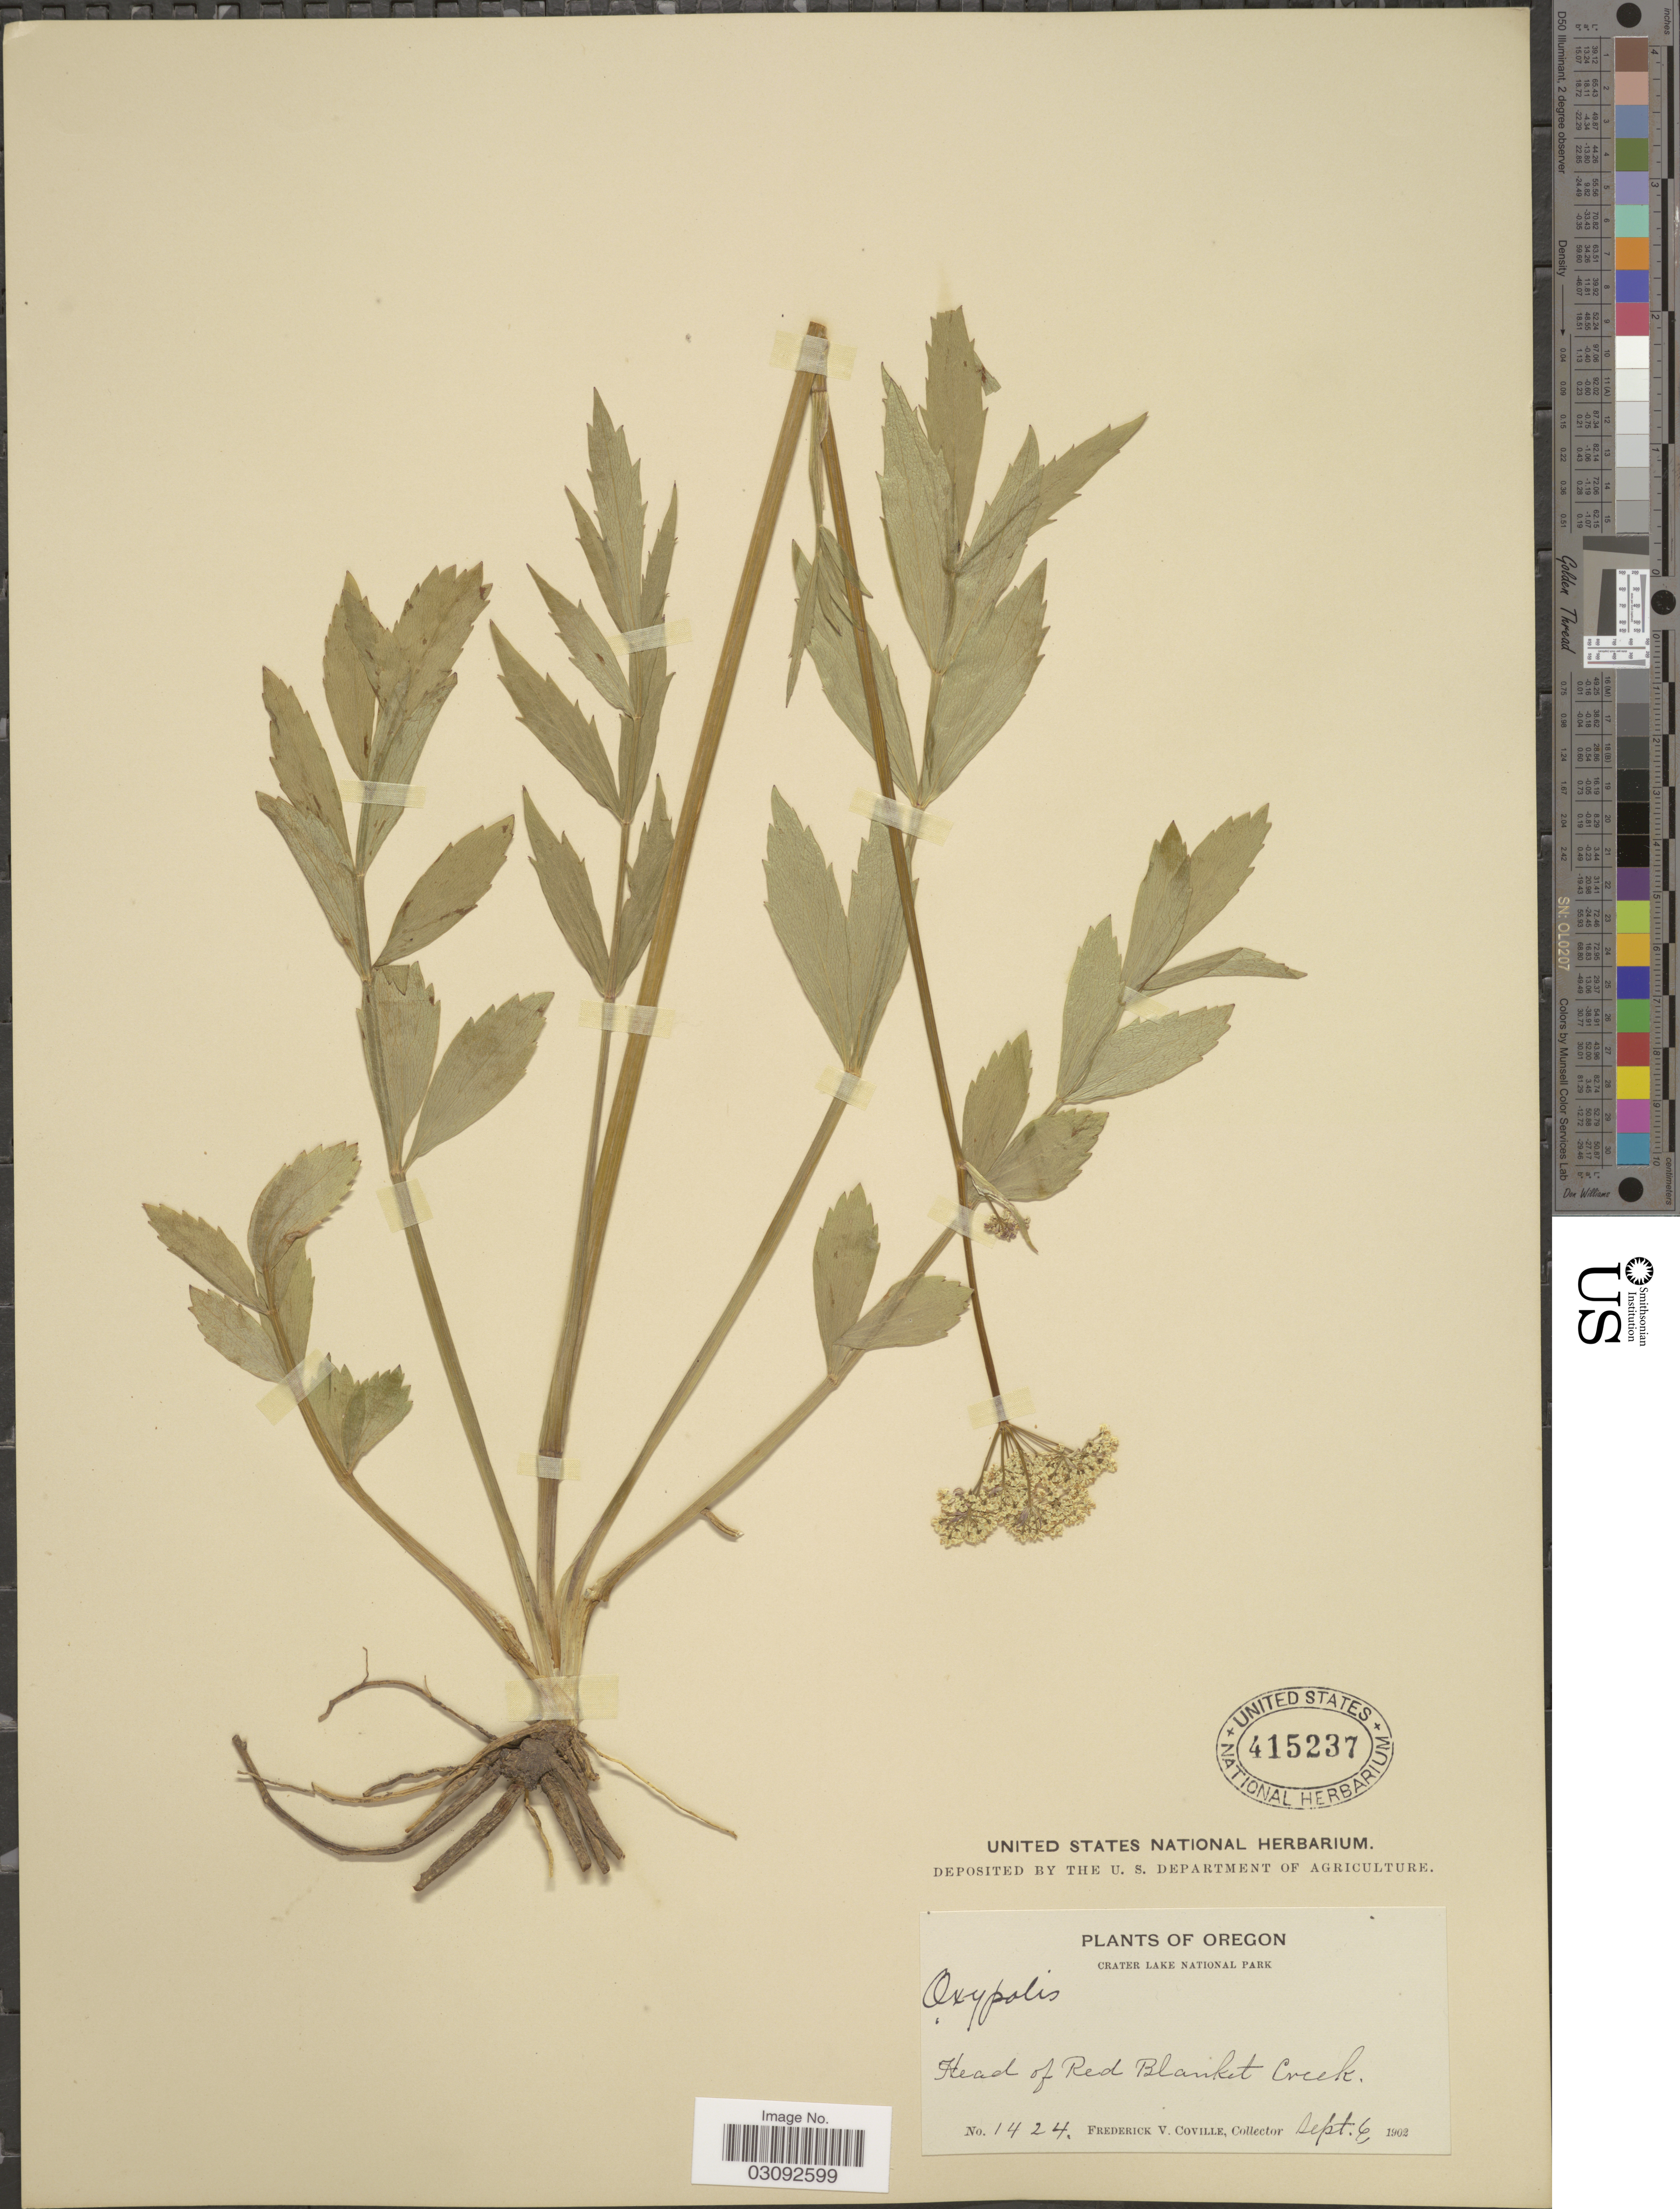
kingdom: Plantae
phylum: Tracheophyta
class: Magnoliopsida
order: Apiales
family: Apiaceae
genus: Oxypolis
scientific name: Oxypolis sp.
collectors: F. V. Coville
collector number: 1424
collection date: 1902-09-06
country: United States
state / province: Oregon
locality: Crater Lake National Park. Head of Red Blanket Creek.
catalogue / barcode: US 415237